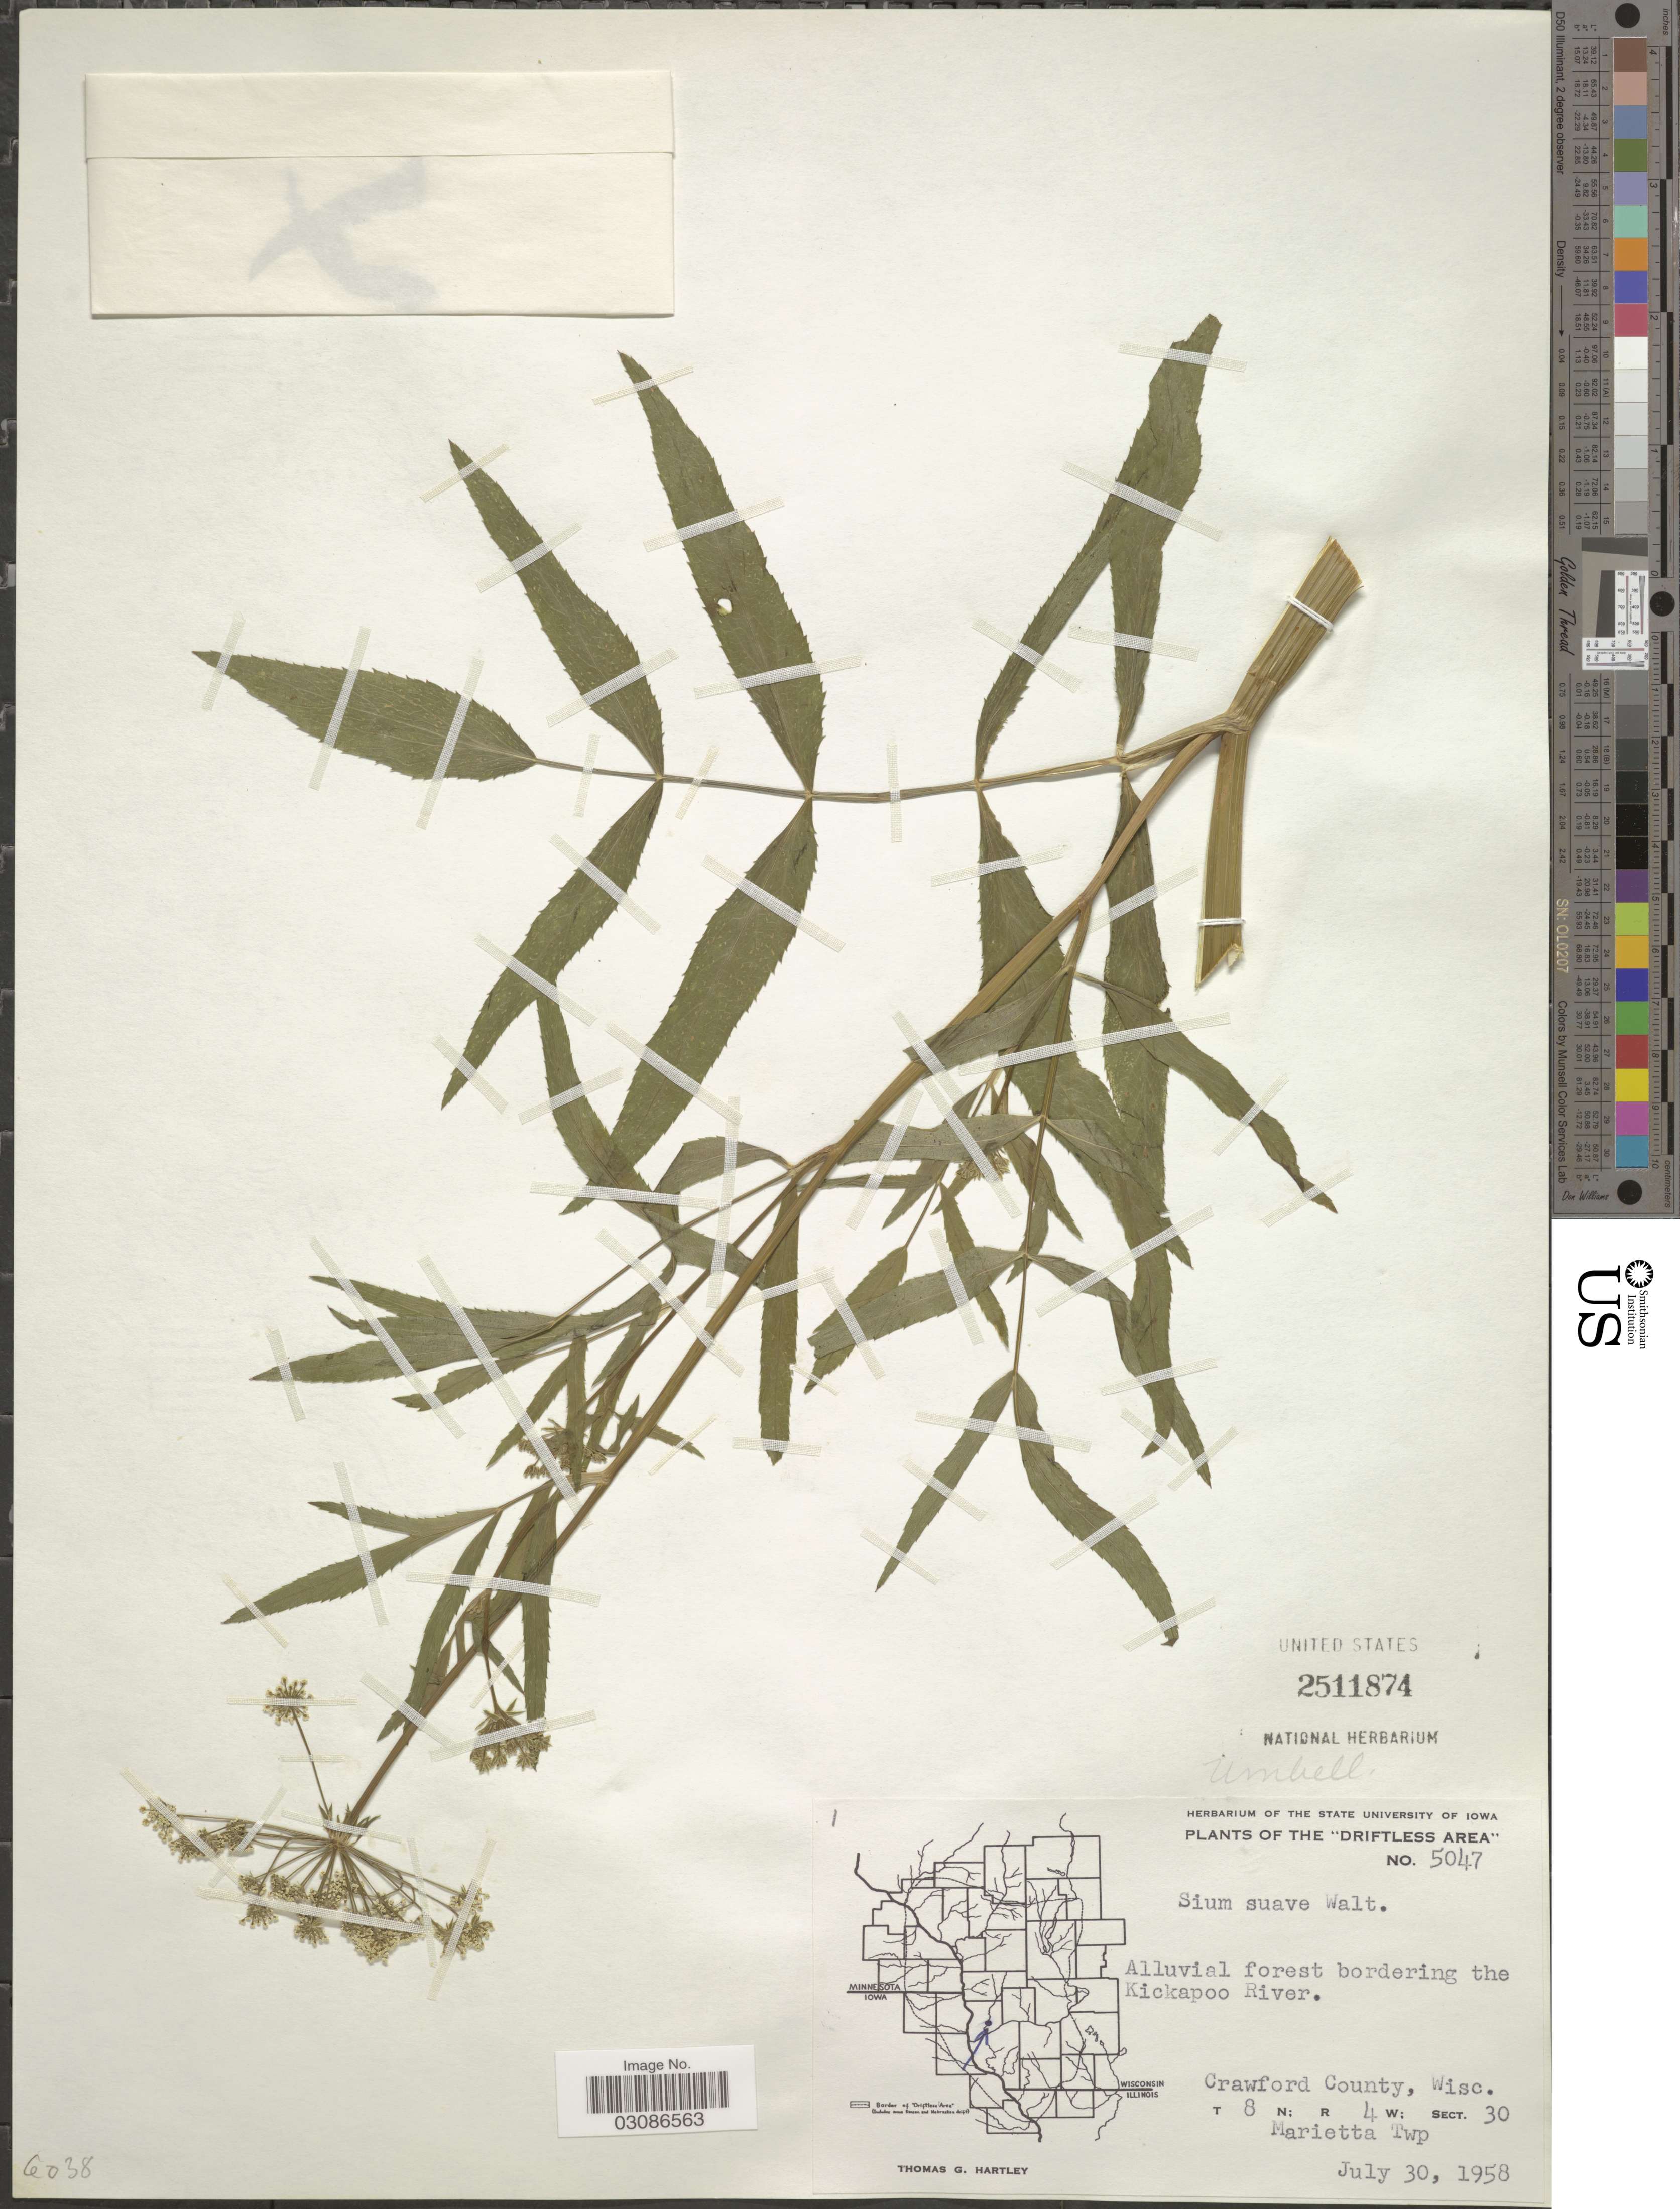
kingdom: Plantae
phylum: Tracheophyta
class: Magnoliopsida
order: Apiales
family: Apiaceae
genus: Sium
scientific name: Sium suave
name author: Walter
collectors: T. G. Hartley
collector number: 5047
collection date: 1958-07-30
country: United States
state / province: Wisconsin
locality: Alluvial forest bordering the Kickapoo River, Crawford County, Marietta Twp., T 8N; R 4 W; Sect. 30.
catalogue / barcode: US 2511874